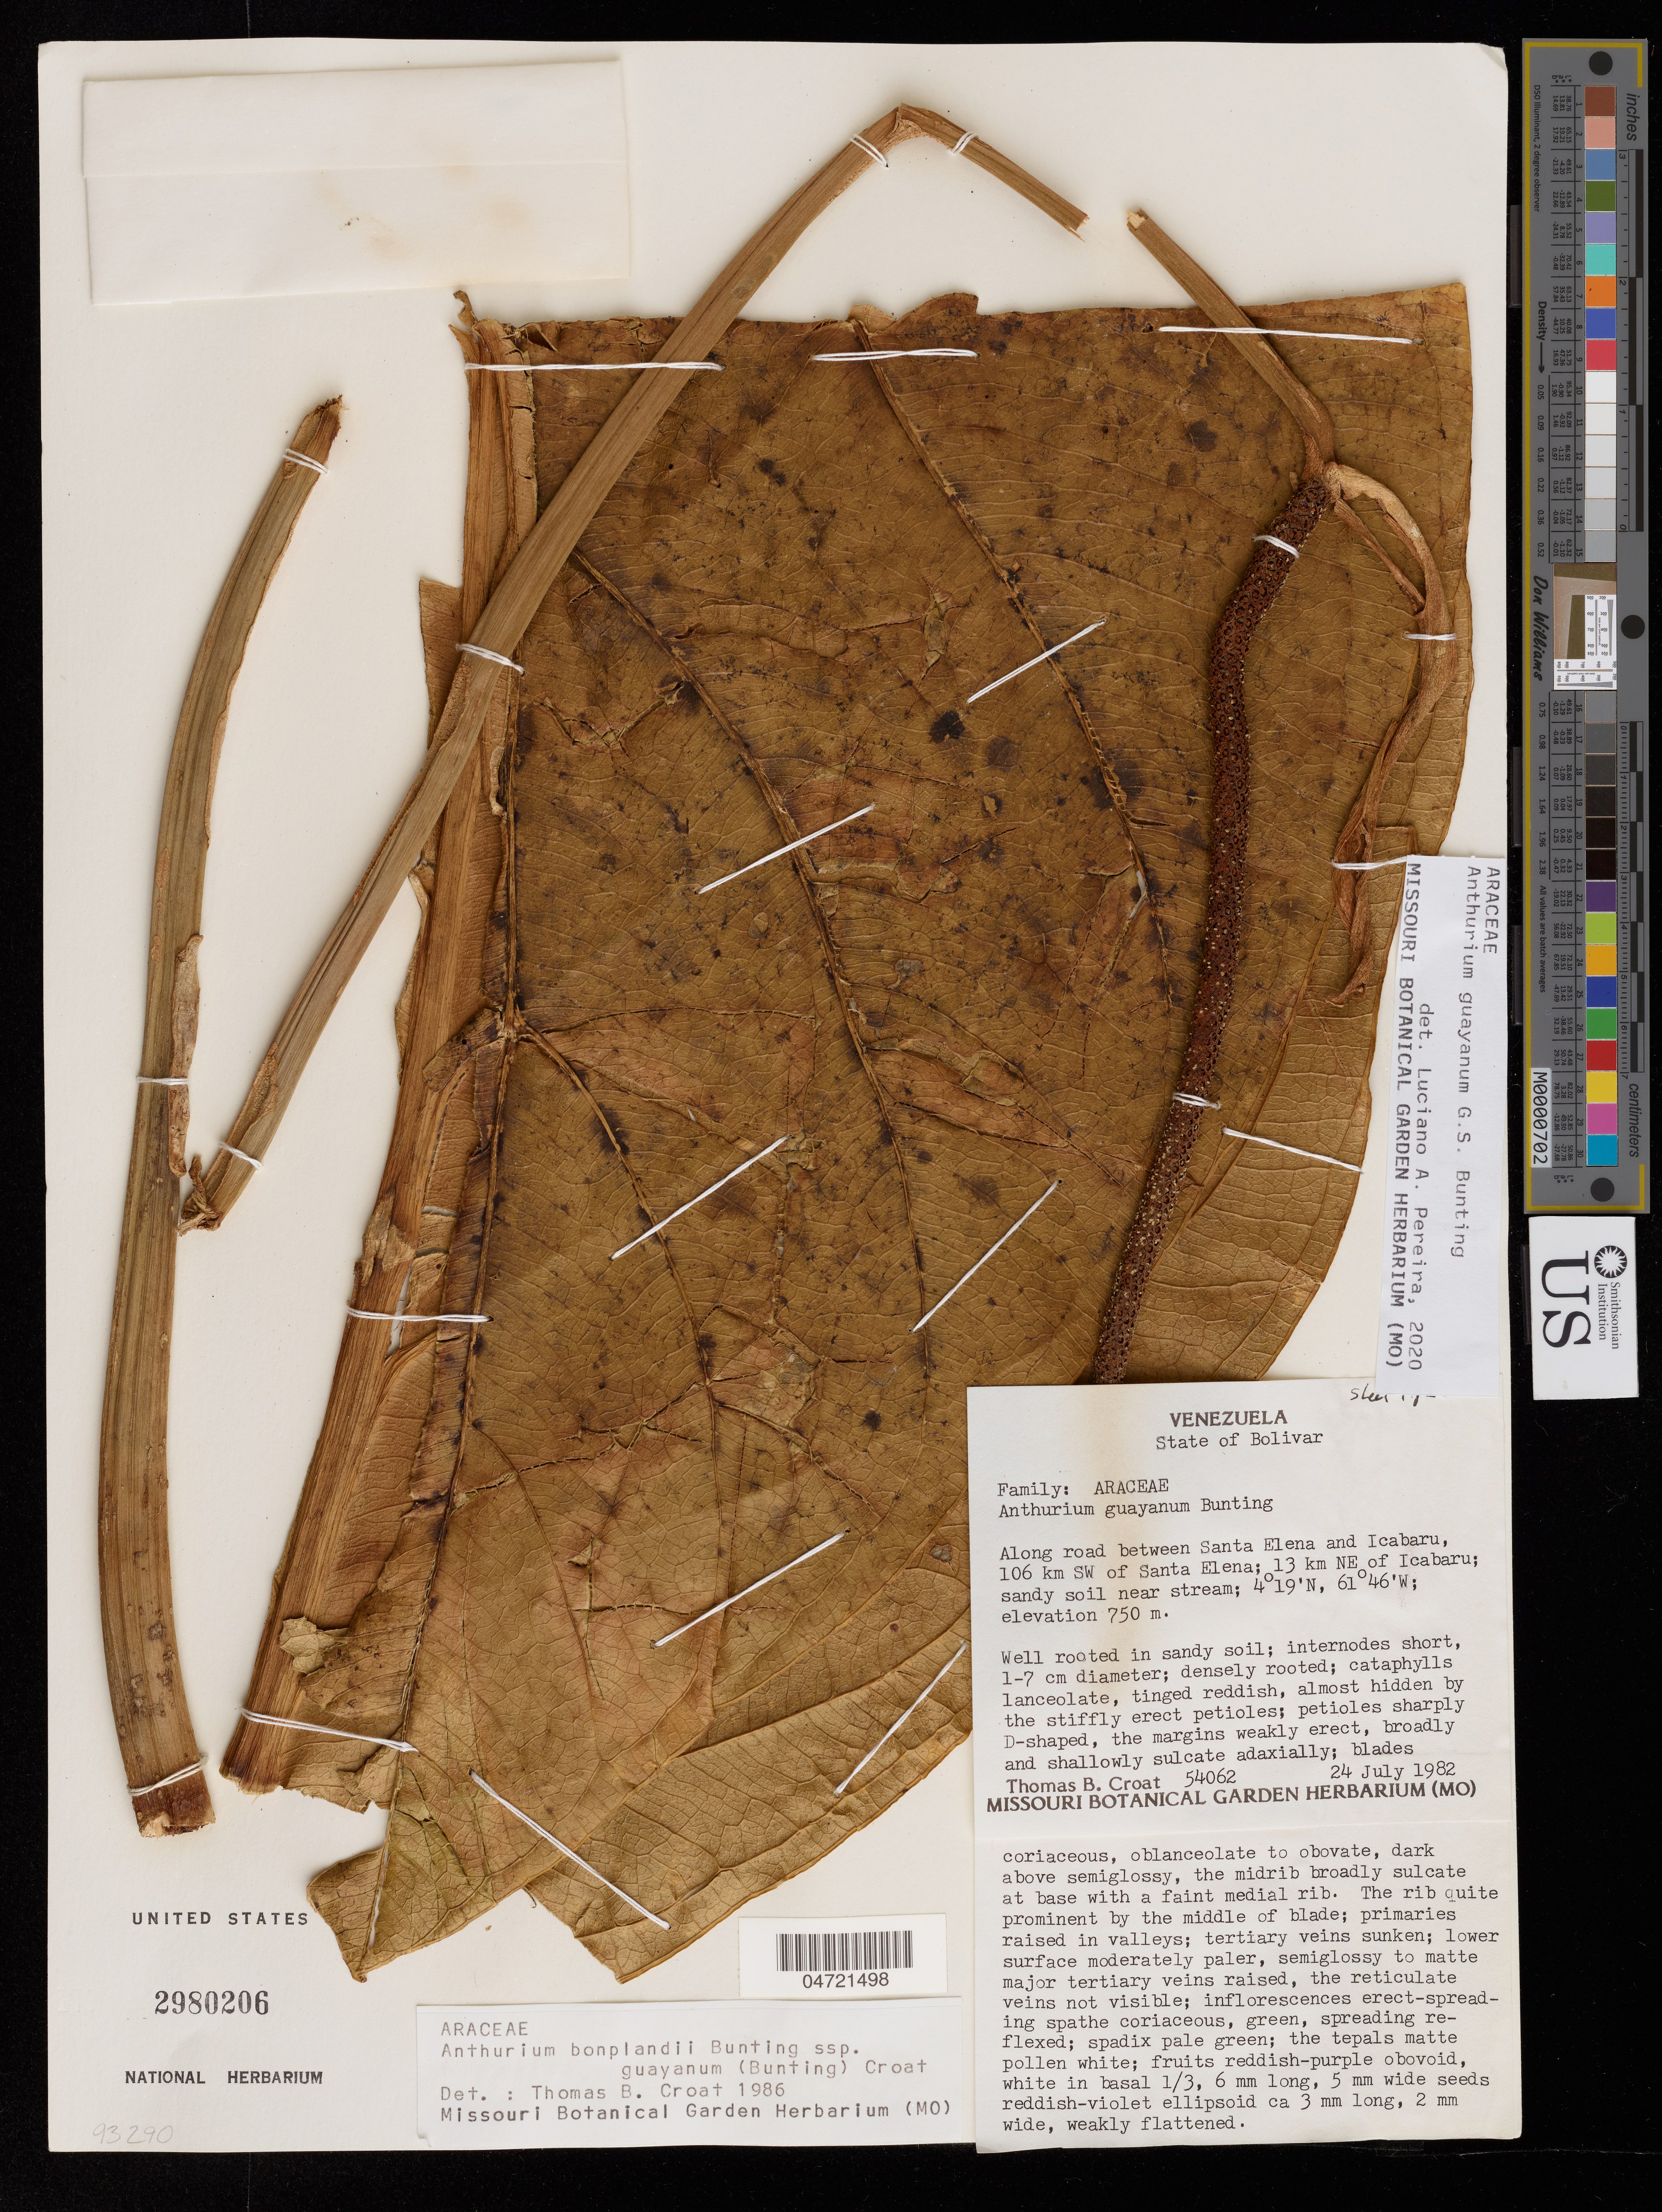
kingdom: Plantae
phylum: Tracheophyta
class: Liliopsida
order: Alismatales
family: Araceae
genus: Anthurium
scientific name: Anthurium guayanum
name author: G.S. Bunting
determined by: Pereira, Luciano Araujo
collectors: T. B. Croat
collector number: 54062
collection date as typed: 24-Jul-82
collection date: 1982-07-24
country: Venezuela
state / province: Bolívar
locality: Santa Elena to Icabarú, 103 km SW of Santa Elena, 16 km NE of Icabarú, near bridge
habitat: sandy soil near stream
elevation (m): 750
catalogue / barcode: US 2980206